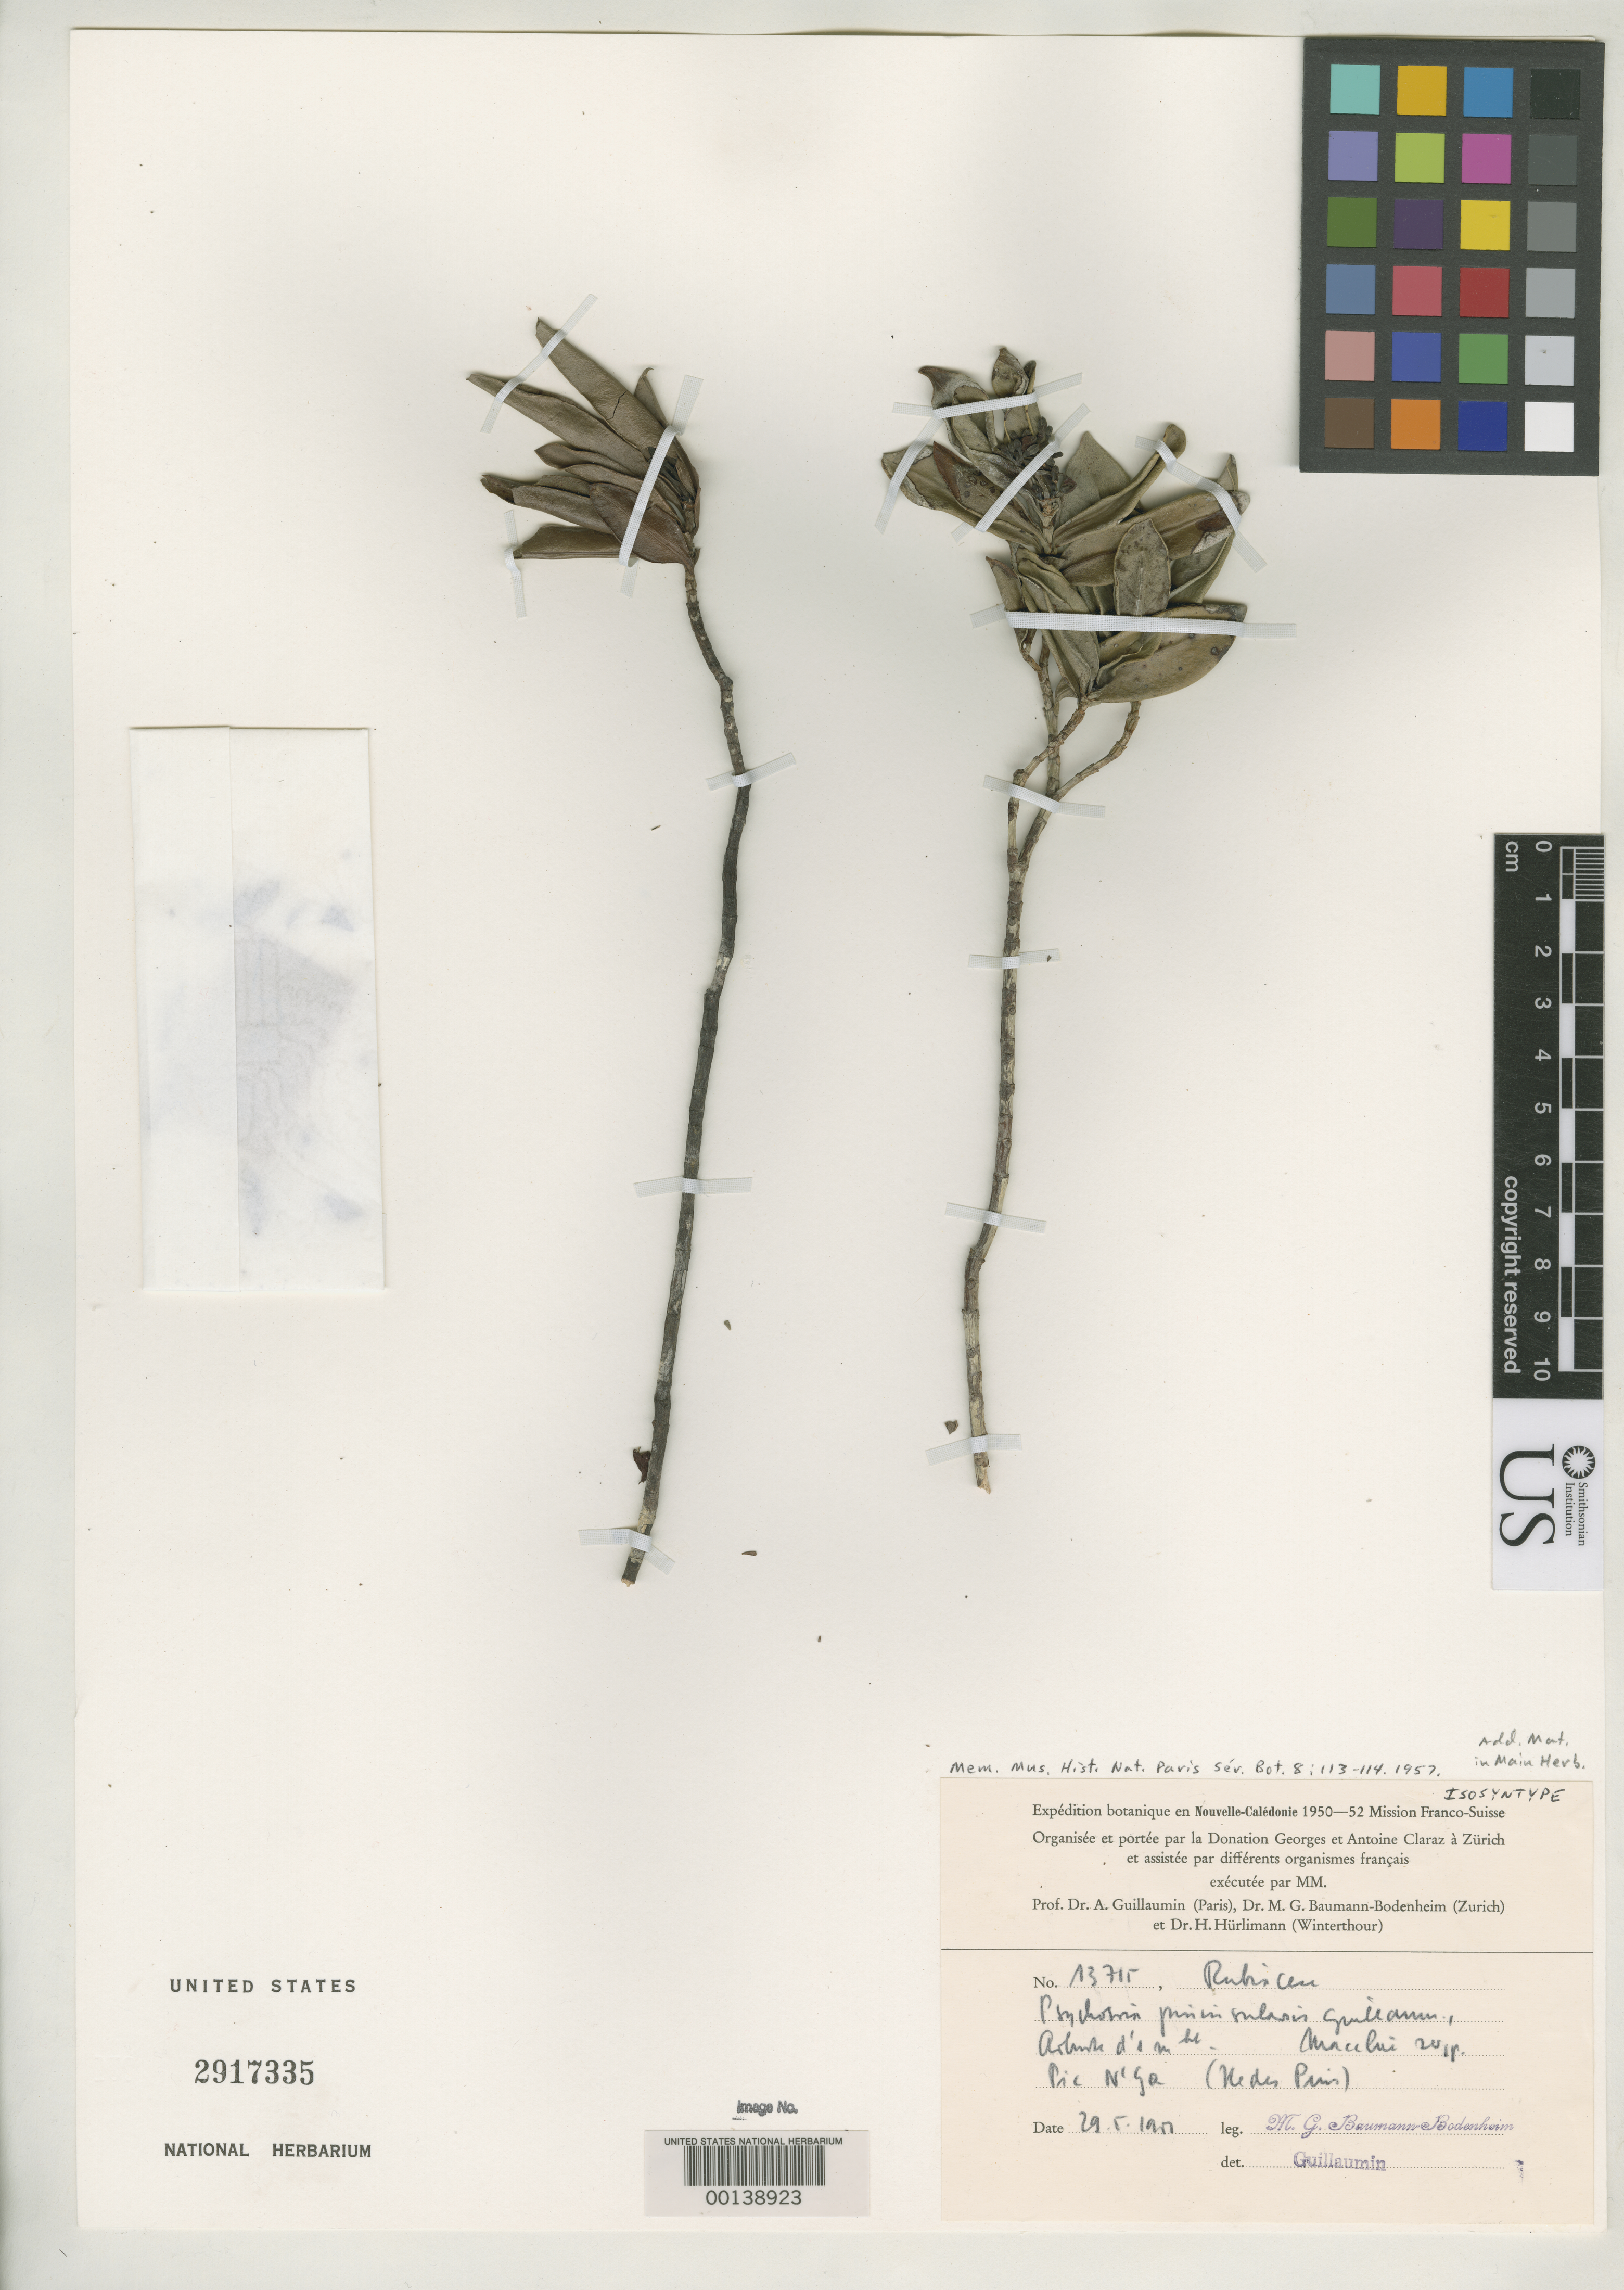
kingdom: Plantae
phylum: Tracheophyta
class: Magnoliopsida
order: Gentianales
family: Rubiaceae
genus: Psychotria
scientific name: Psychotria pininsularis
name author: Guillaumin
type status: Isosyntype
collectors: M. G. Baumann-Bodenheim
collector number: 13715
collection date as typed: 29 May 1951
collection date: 1951-05-29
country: New Caledonia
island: Isle of Pines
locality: Ile de Pins, Pic N'ga.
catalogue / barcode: US 2917335